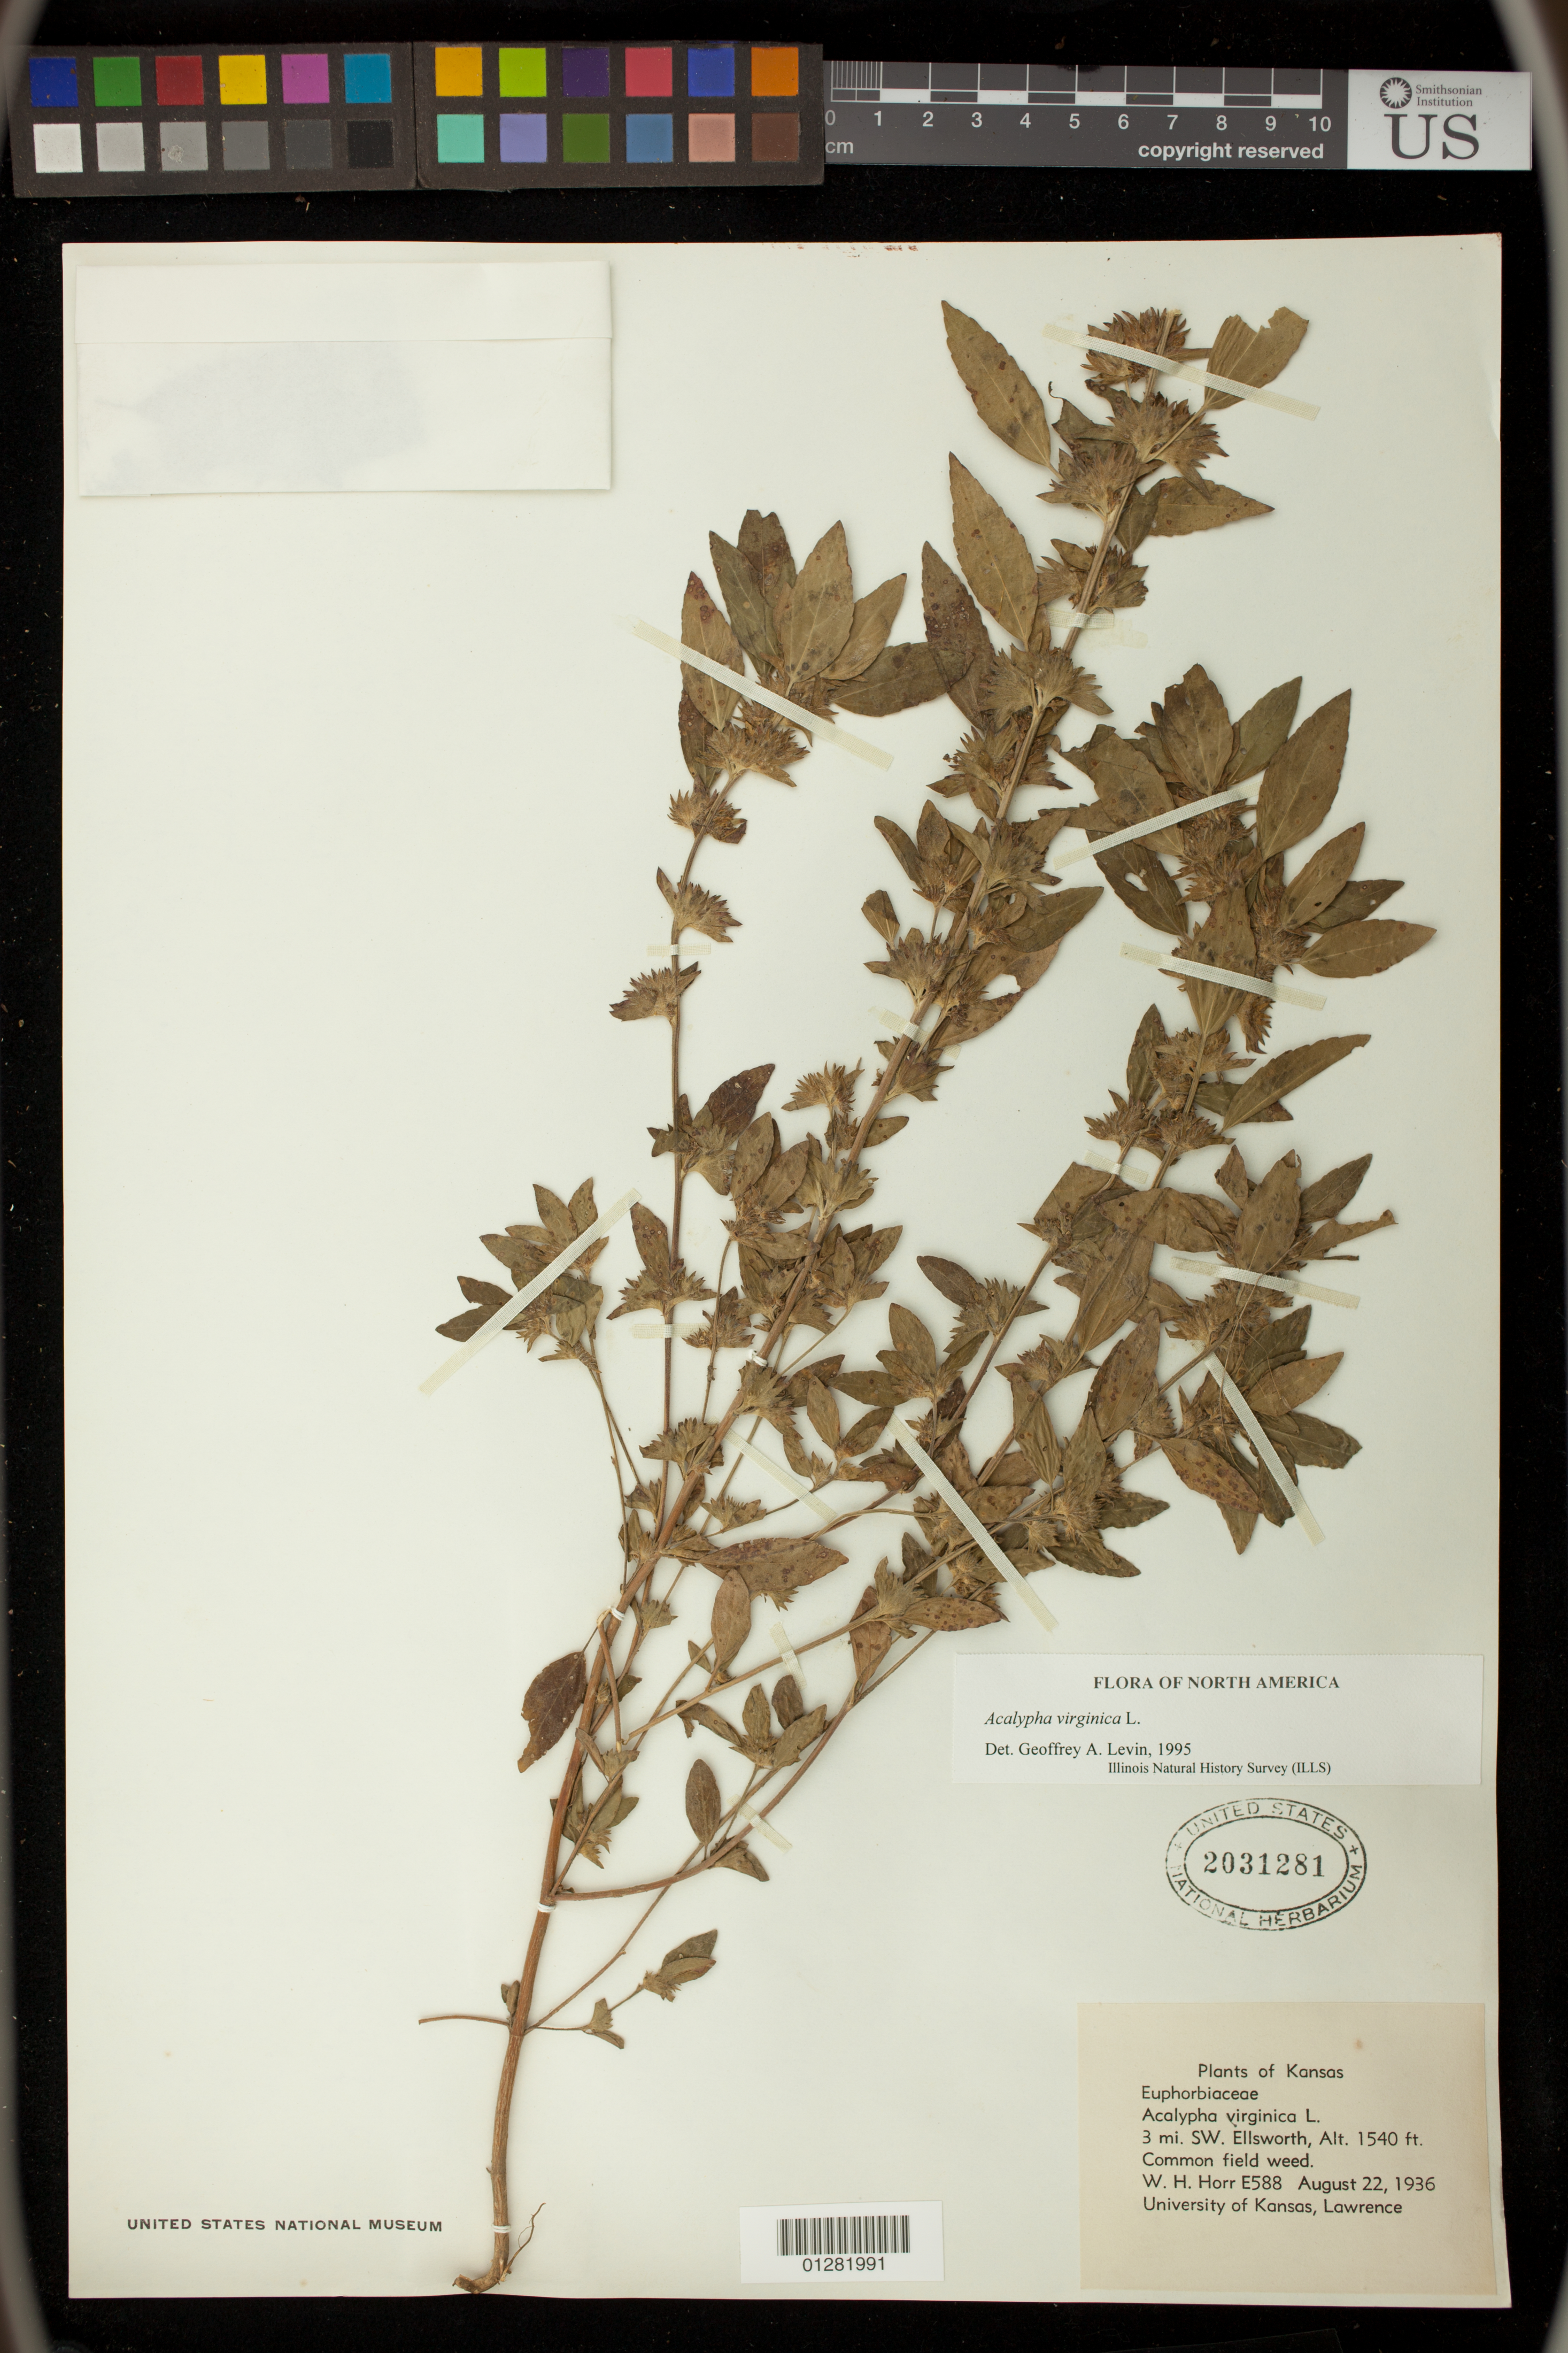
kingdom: Plantae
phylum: Tracheophyta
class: Magnoliopsida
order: Malpighiales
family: Euphorbiaceae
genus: Acalypha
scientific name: Acalypha virginica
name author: L.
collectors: W. H. Horr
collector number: E588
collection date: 1936-08-22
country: United States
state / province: Kansas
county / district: Ellsworth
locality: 3 mi. SW. Ellsworth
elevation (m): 469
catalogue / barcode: US 2031281